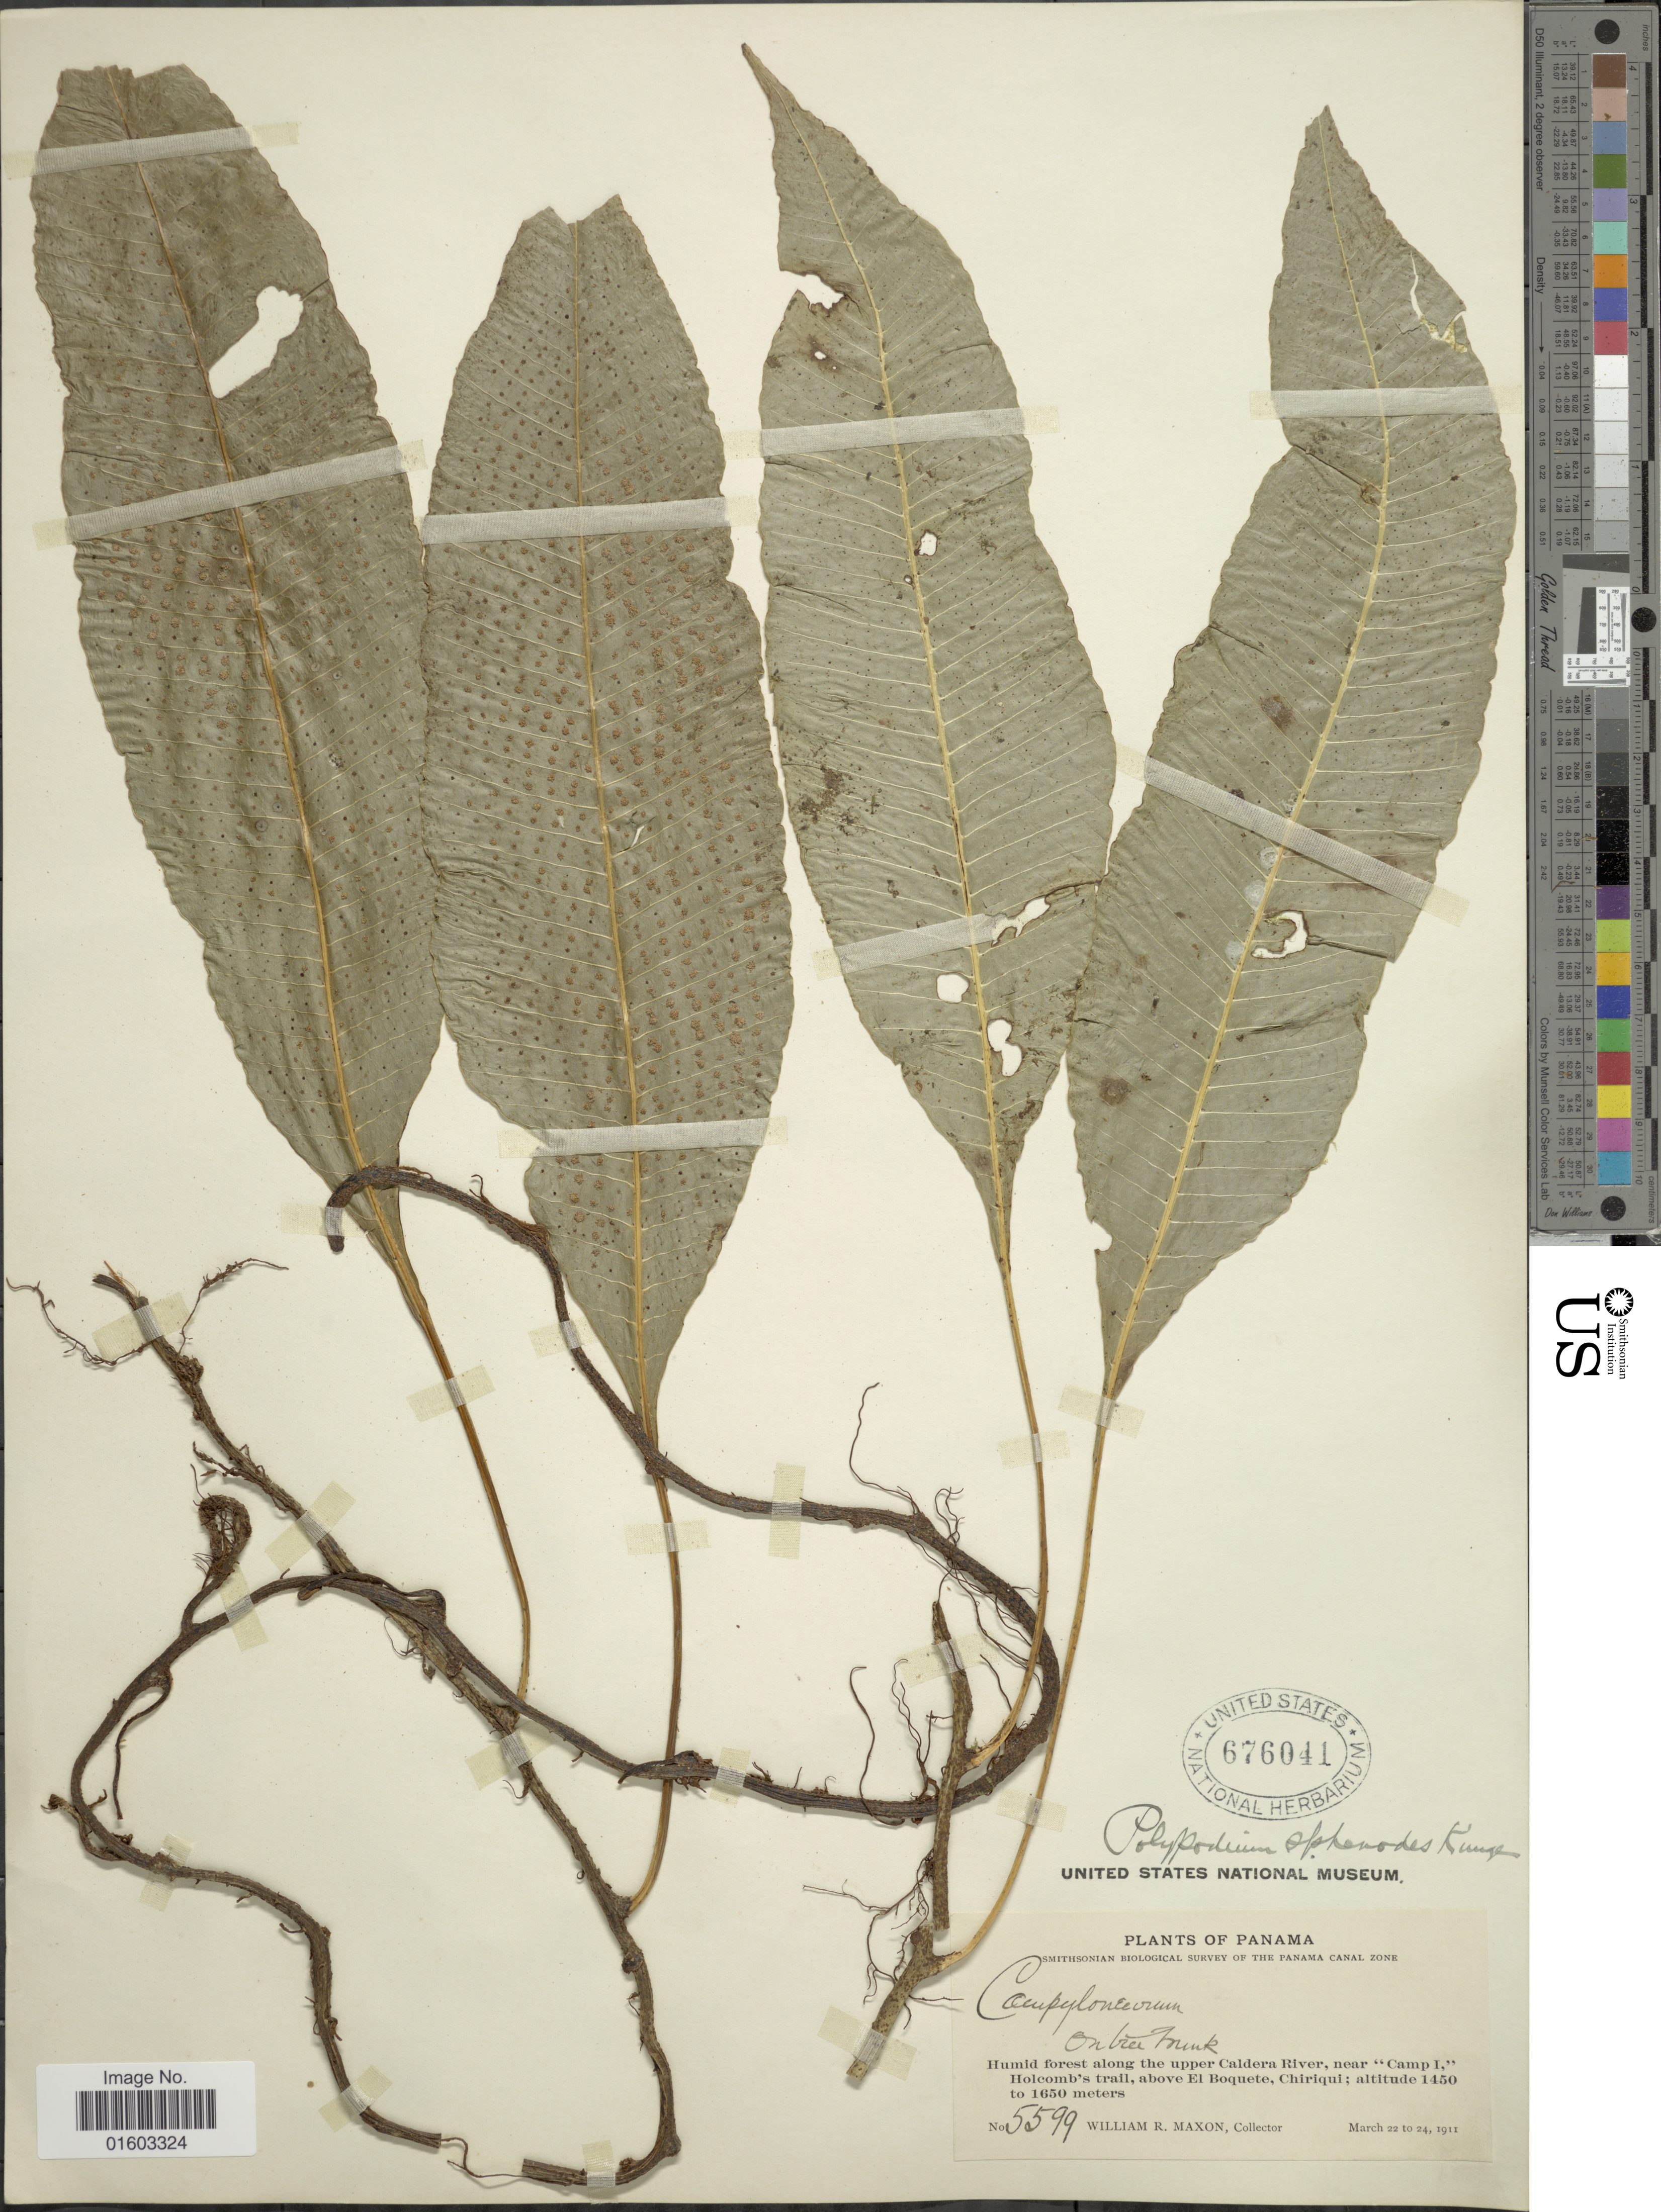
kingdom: Plantae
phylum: Tracheophyta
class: Polypodiopsida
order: Polypodiales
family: Polypodiaceae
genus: Campyloneurum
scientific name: Campyloneurum wercklei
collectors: W. R. Maxon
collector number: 5599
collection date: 1911-03-24/1911-03-29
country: Panama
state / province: Chiriqui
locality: Humid forest along the upper Caldera River, near Camp I Holcomb's trail, above El Boquete, Chirqui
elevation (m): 1450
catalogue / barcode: US 676041